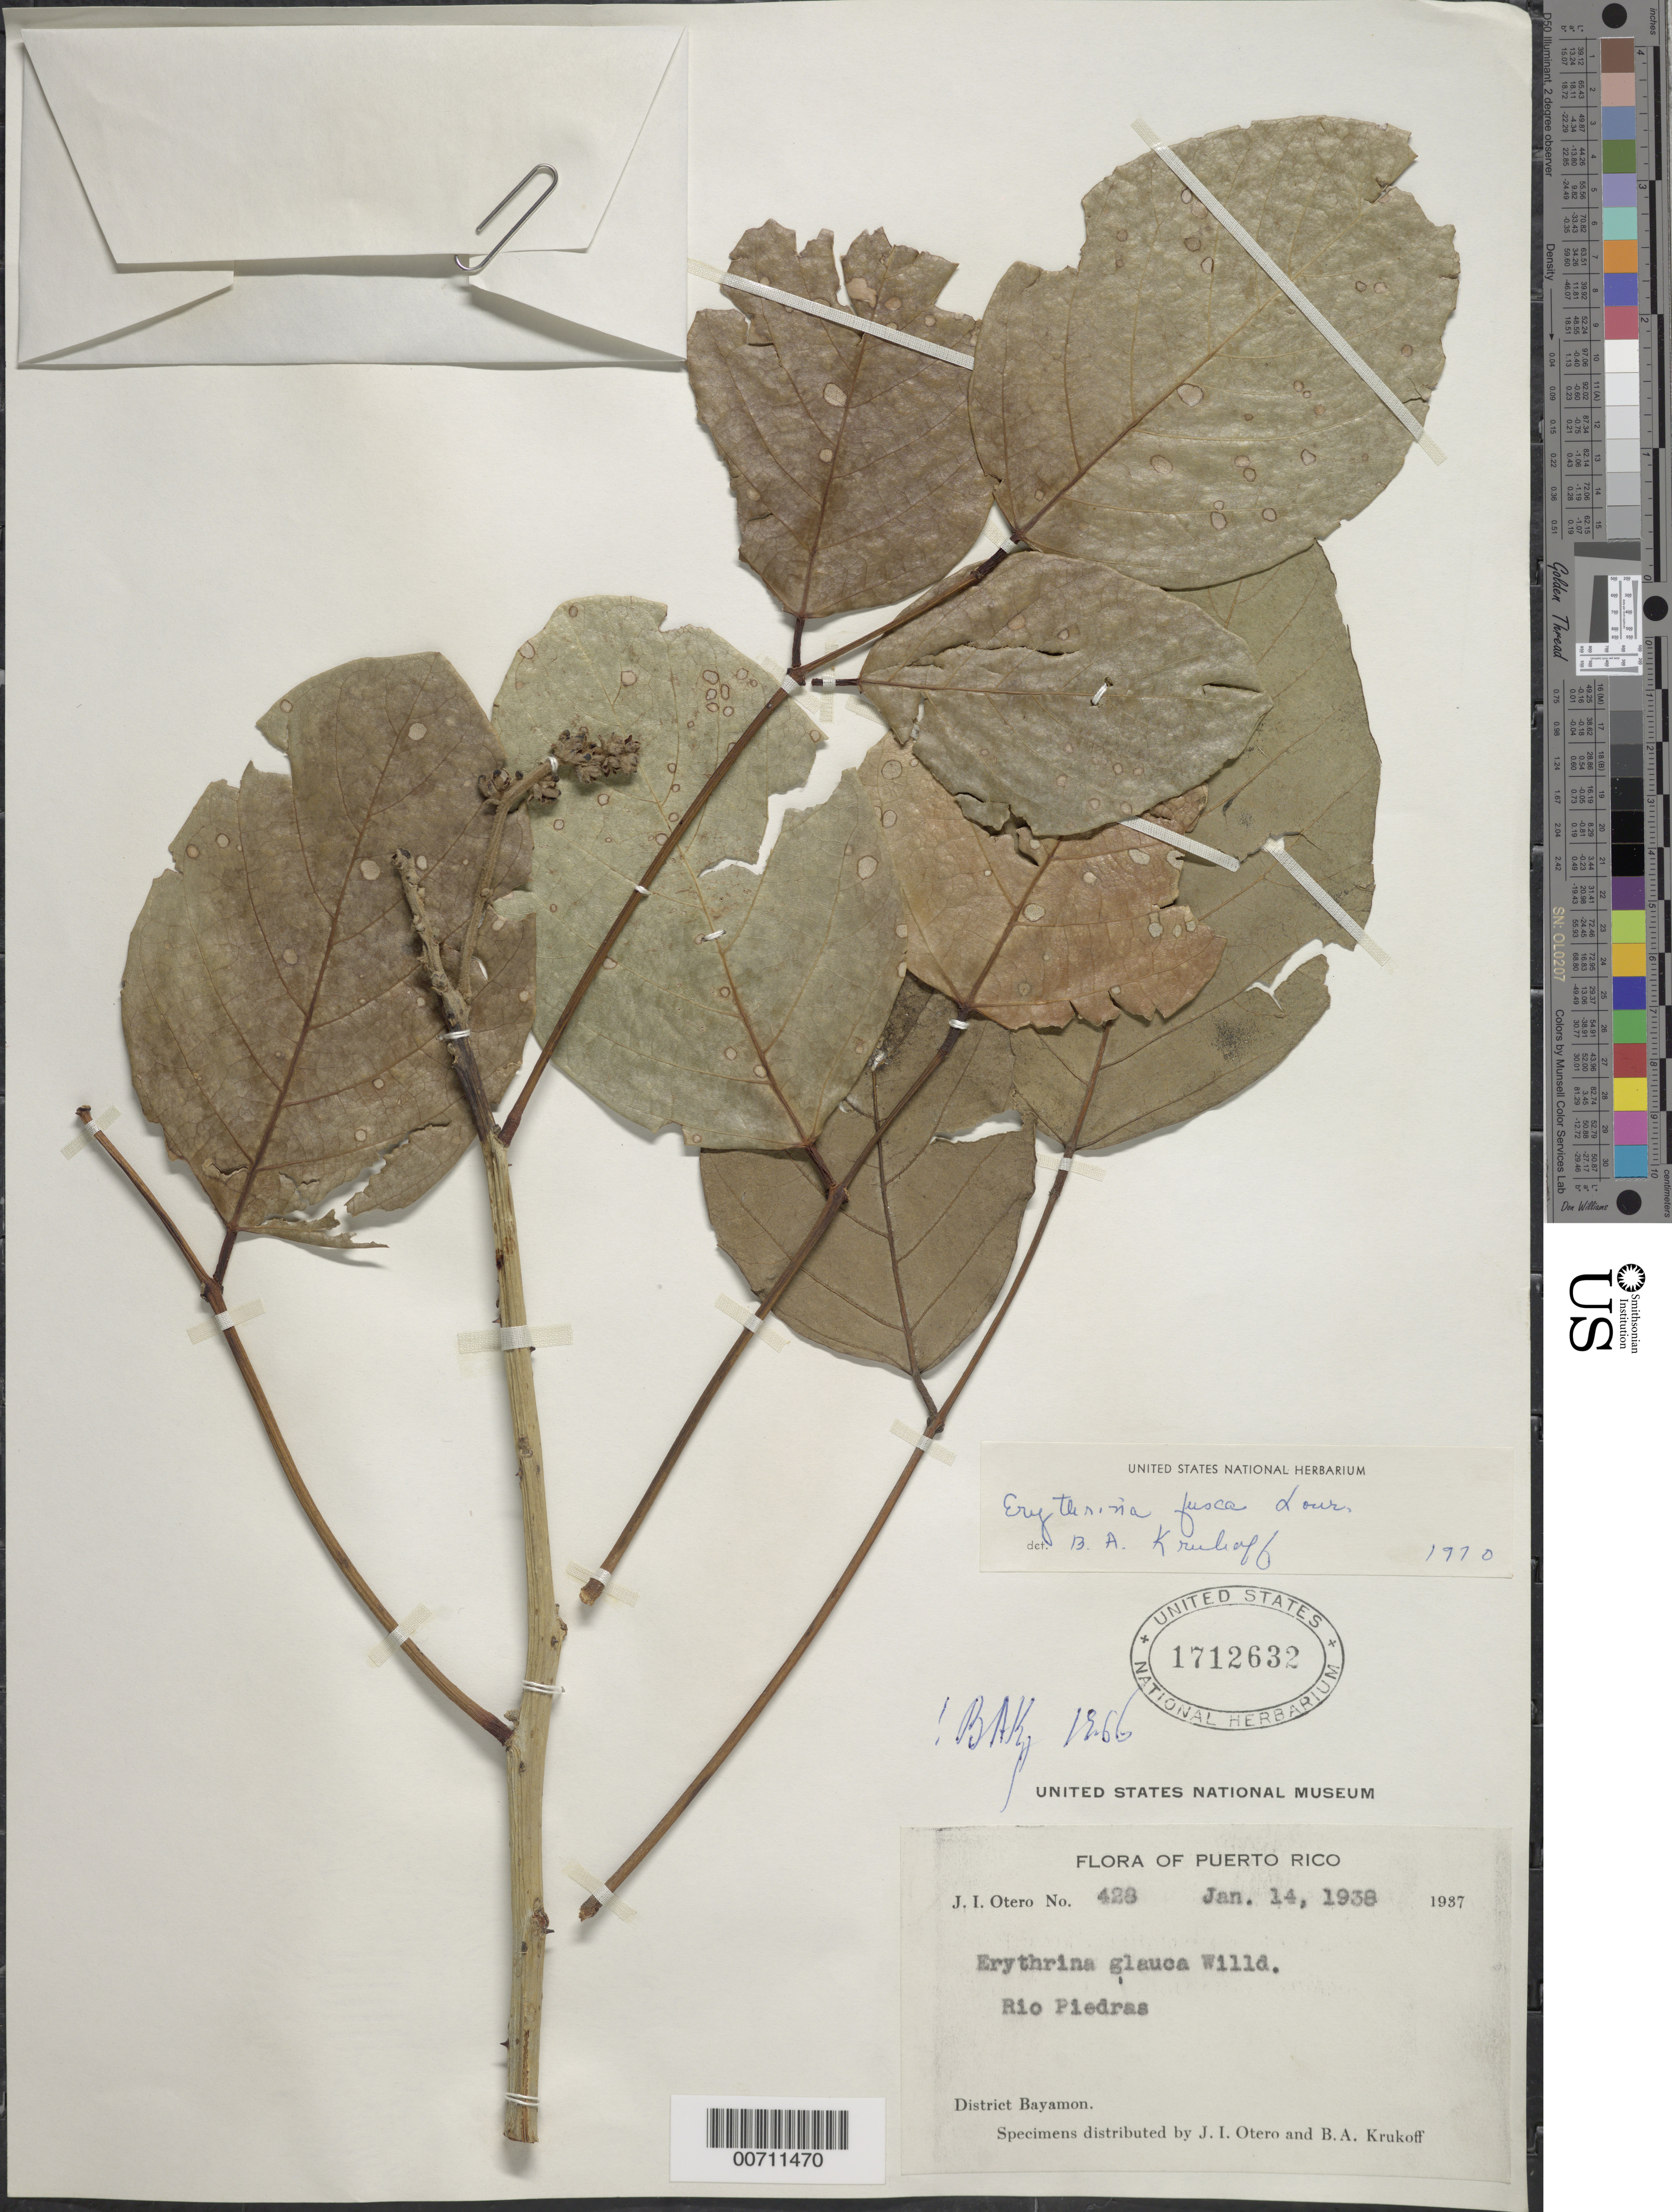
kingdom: Plantae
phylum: Tracheophyta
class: Magnoliopsida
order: Fabales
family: Fabaceae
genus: Erythrina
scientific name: Erythrina fusca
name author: Lour.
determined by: Krukoff, B. A.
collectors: J. Otero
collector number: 428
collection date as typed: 14 Jan 1938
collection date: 1938-01-14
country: Puerto Rico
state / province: Bayamon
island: Greater Antilles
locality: Rio Piedras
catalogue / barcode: US 1712632